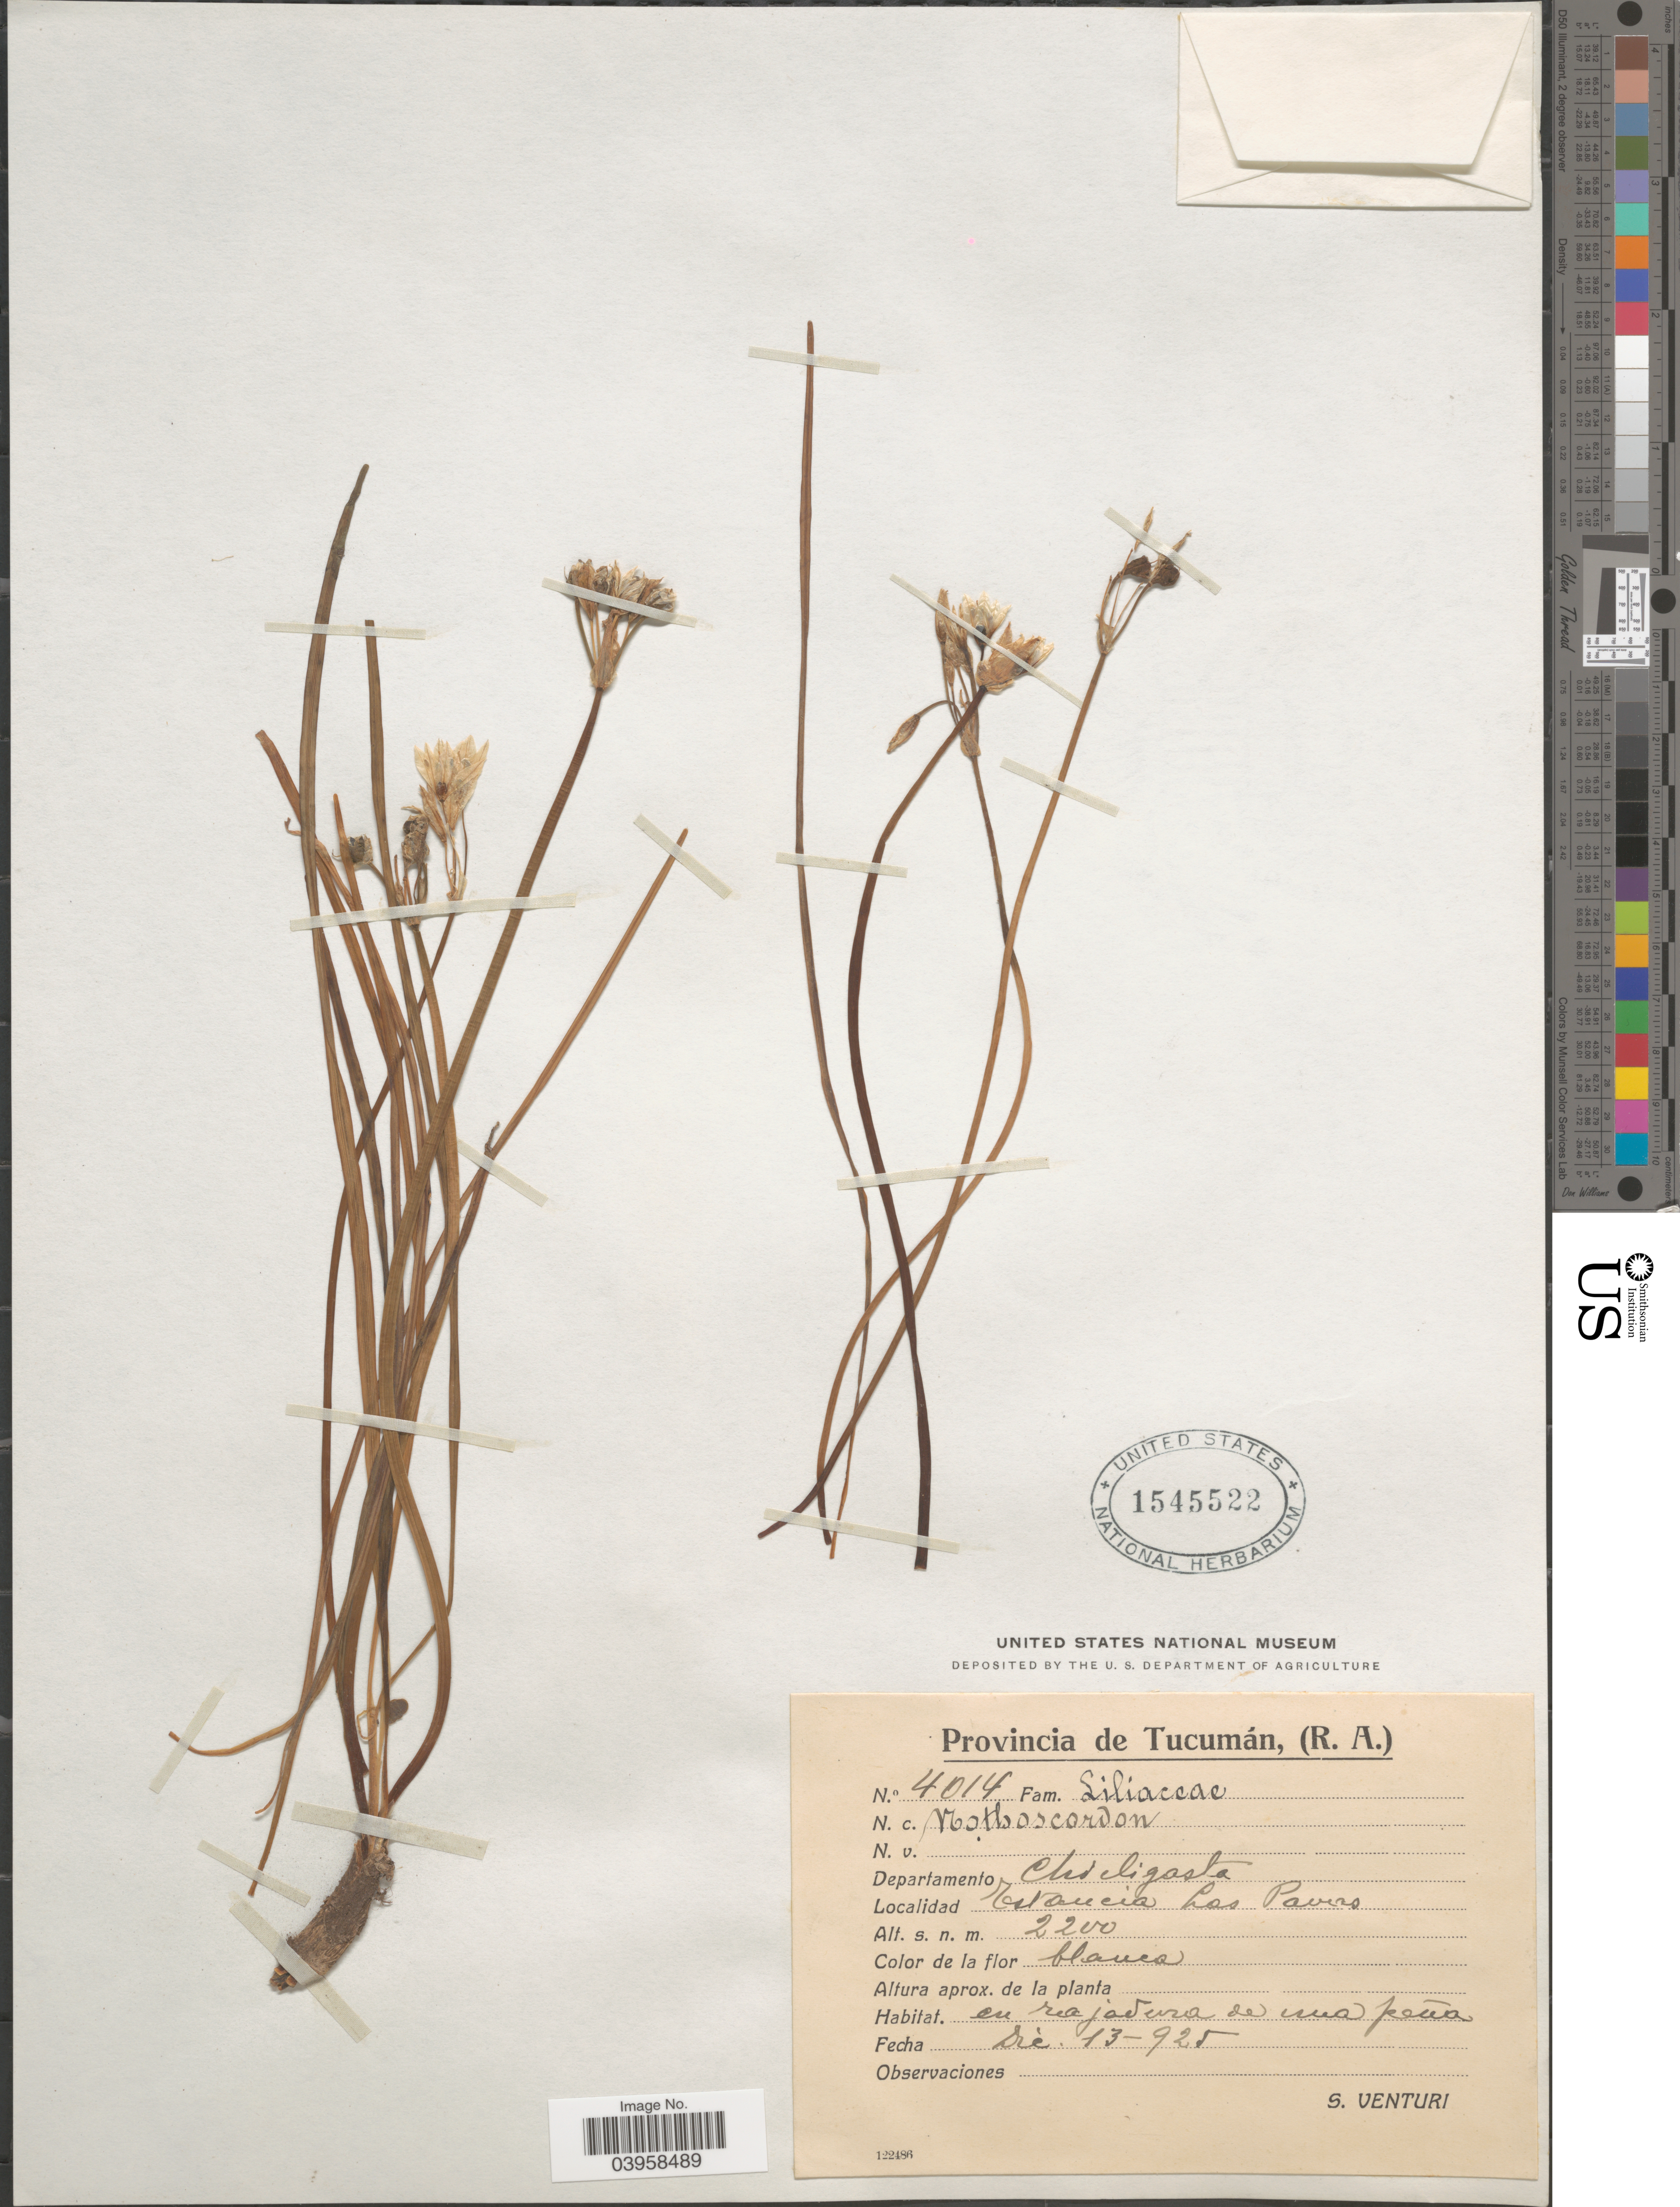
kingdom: Plantae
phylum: Tracheophyta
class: Liliopsida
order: Asparagales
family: Amaryllidaceae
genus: Nothoscordum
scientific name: Nothoscordum sp.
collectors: S. Venturi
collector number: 4014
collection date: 1925-12-13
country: Argentina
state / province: Tucuman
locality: Departamento Chicligasta. Estancia Las Pavas.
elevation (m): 2200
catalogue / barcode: US 1545522